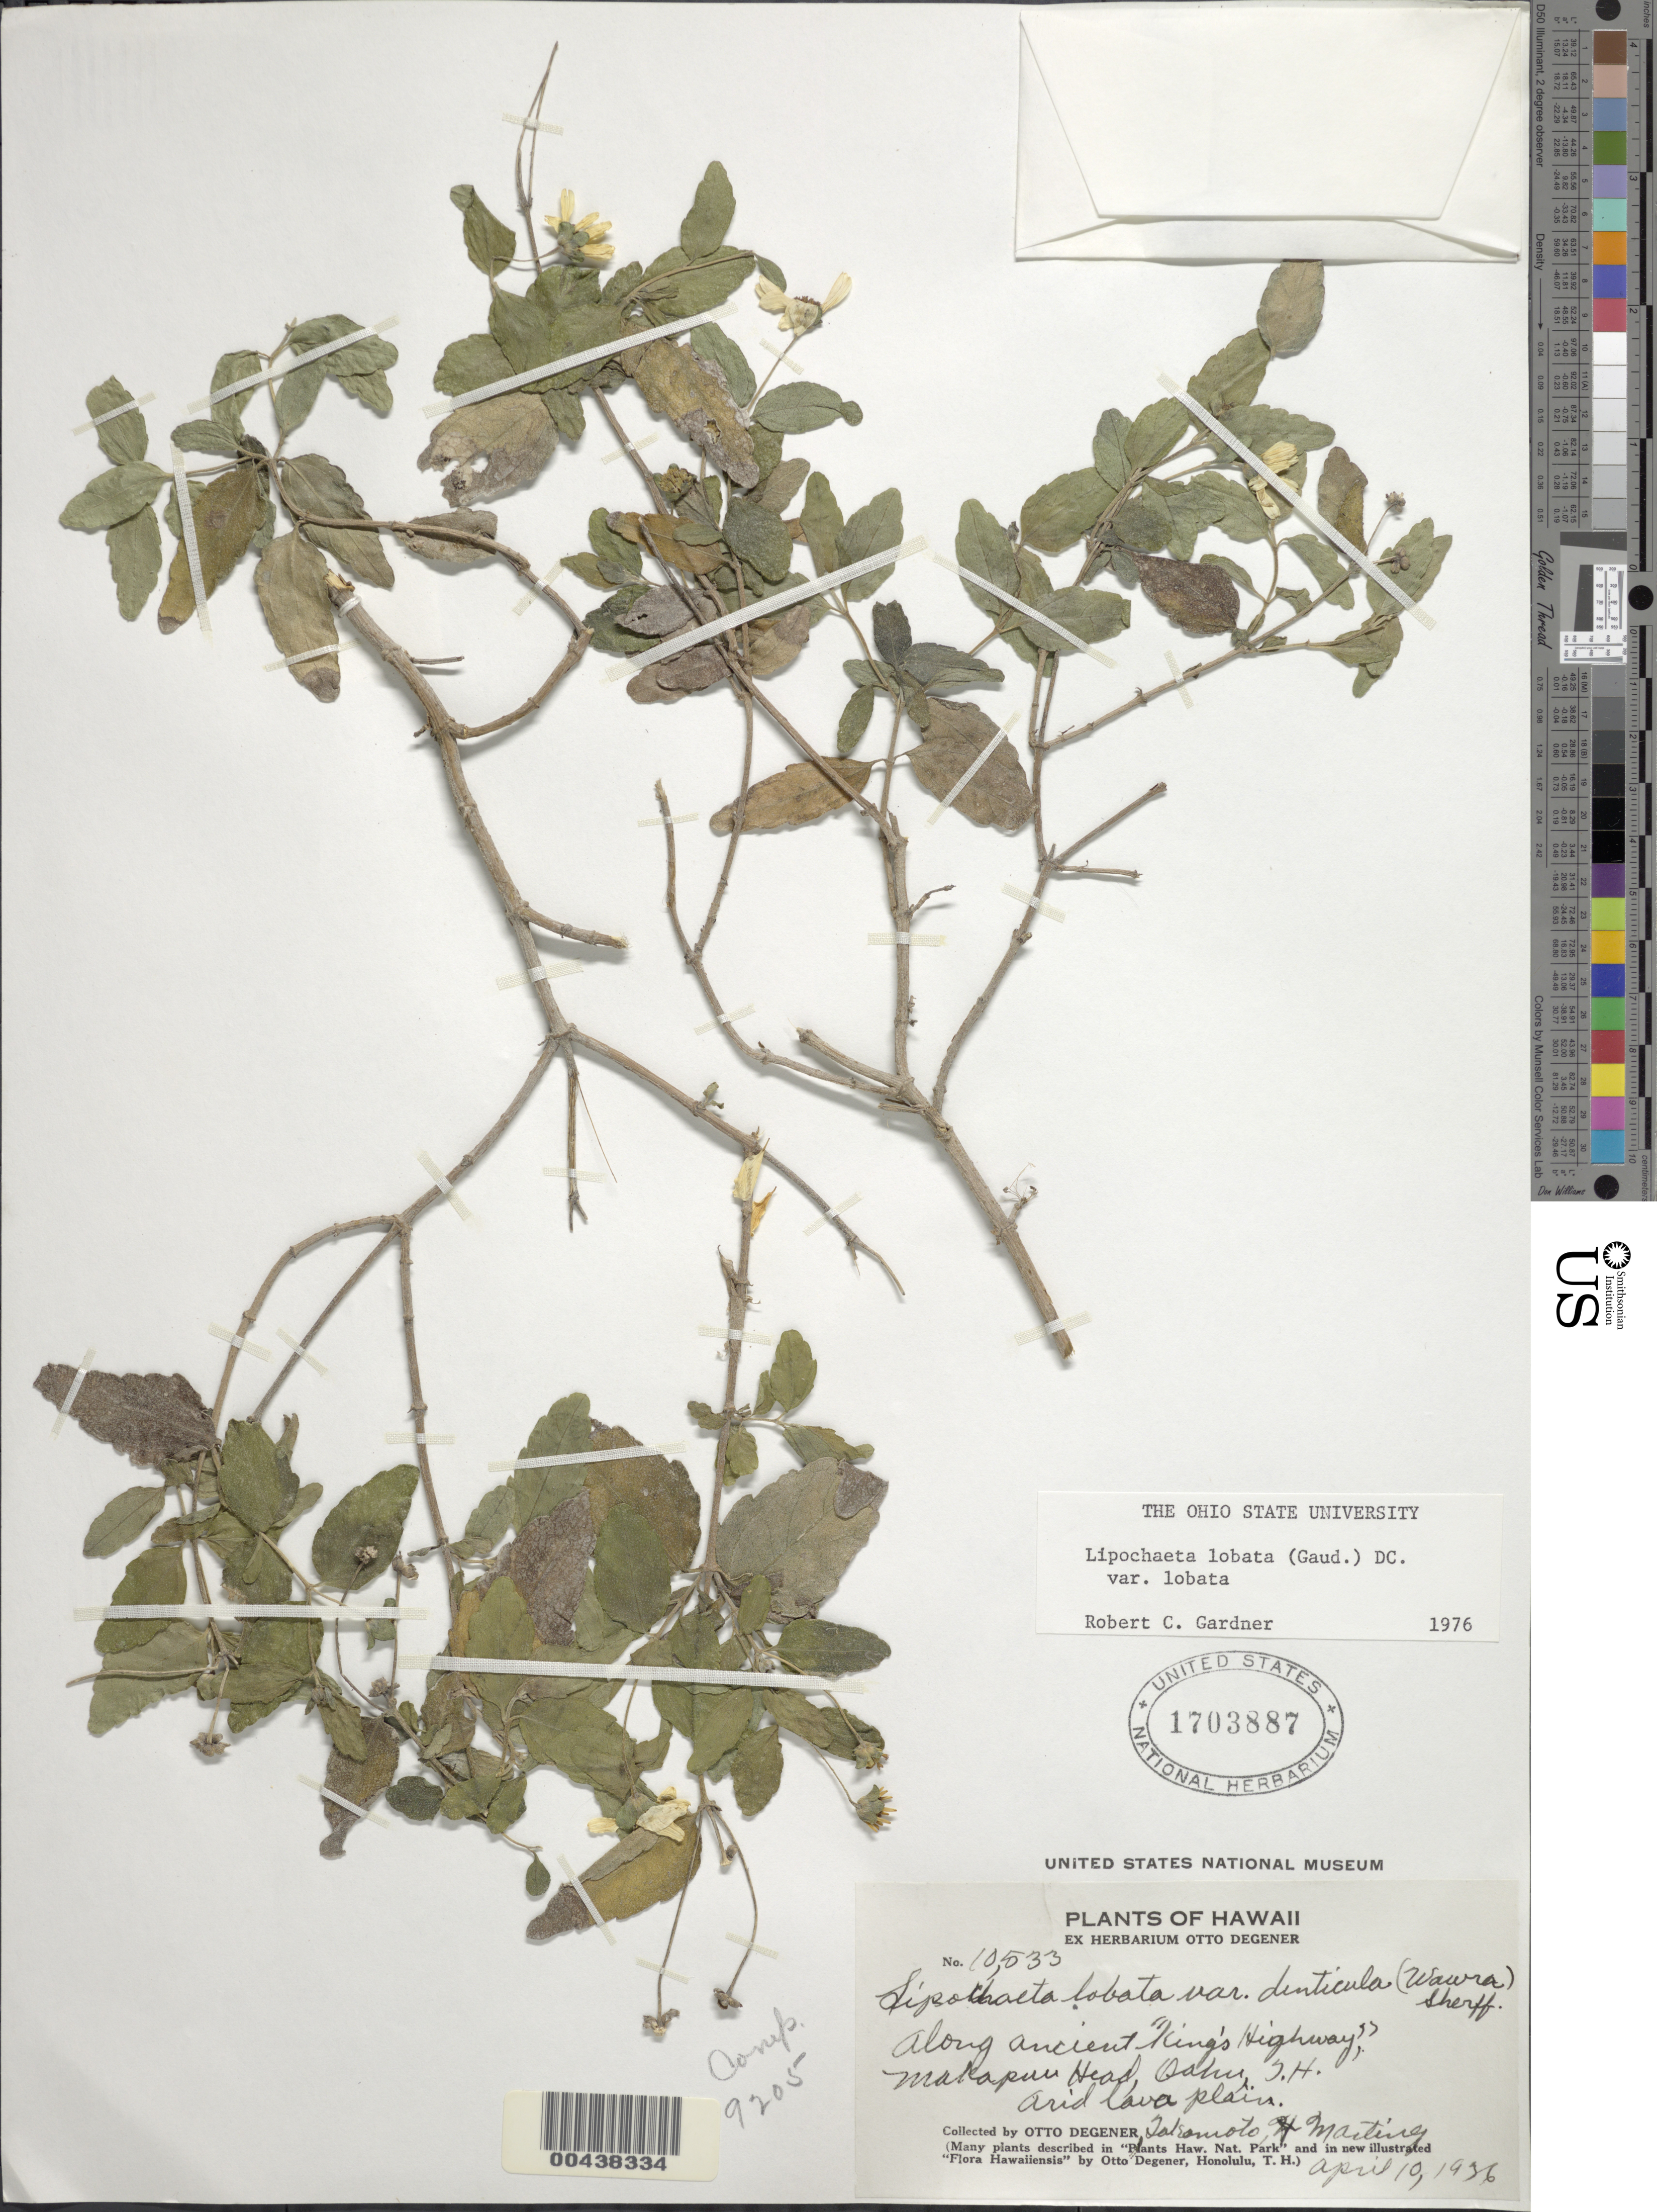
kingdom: Plantae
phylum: Tracheophyta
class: Magnoliopsida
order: Asterales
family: Asteraceae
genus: Lipochaeta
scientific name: Lipochaeta lobata var. lobata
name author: (Gaudich.) DC.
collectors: O. Degener, -. Takamoto & H. Martínez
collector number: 10533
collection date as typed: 10 Apr 1936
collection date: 1936-04-10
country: United States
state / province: Hawaii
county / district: Honolulu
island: Oahu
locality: Along ancient King's Highway, Makapuu Head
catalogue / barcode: US 1703887